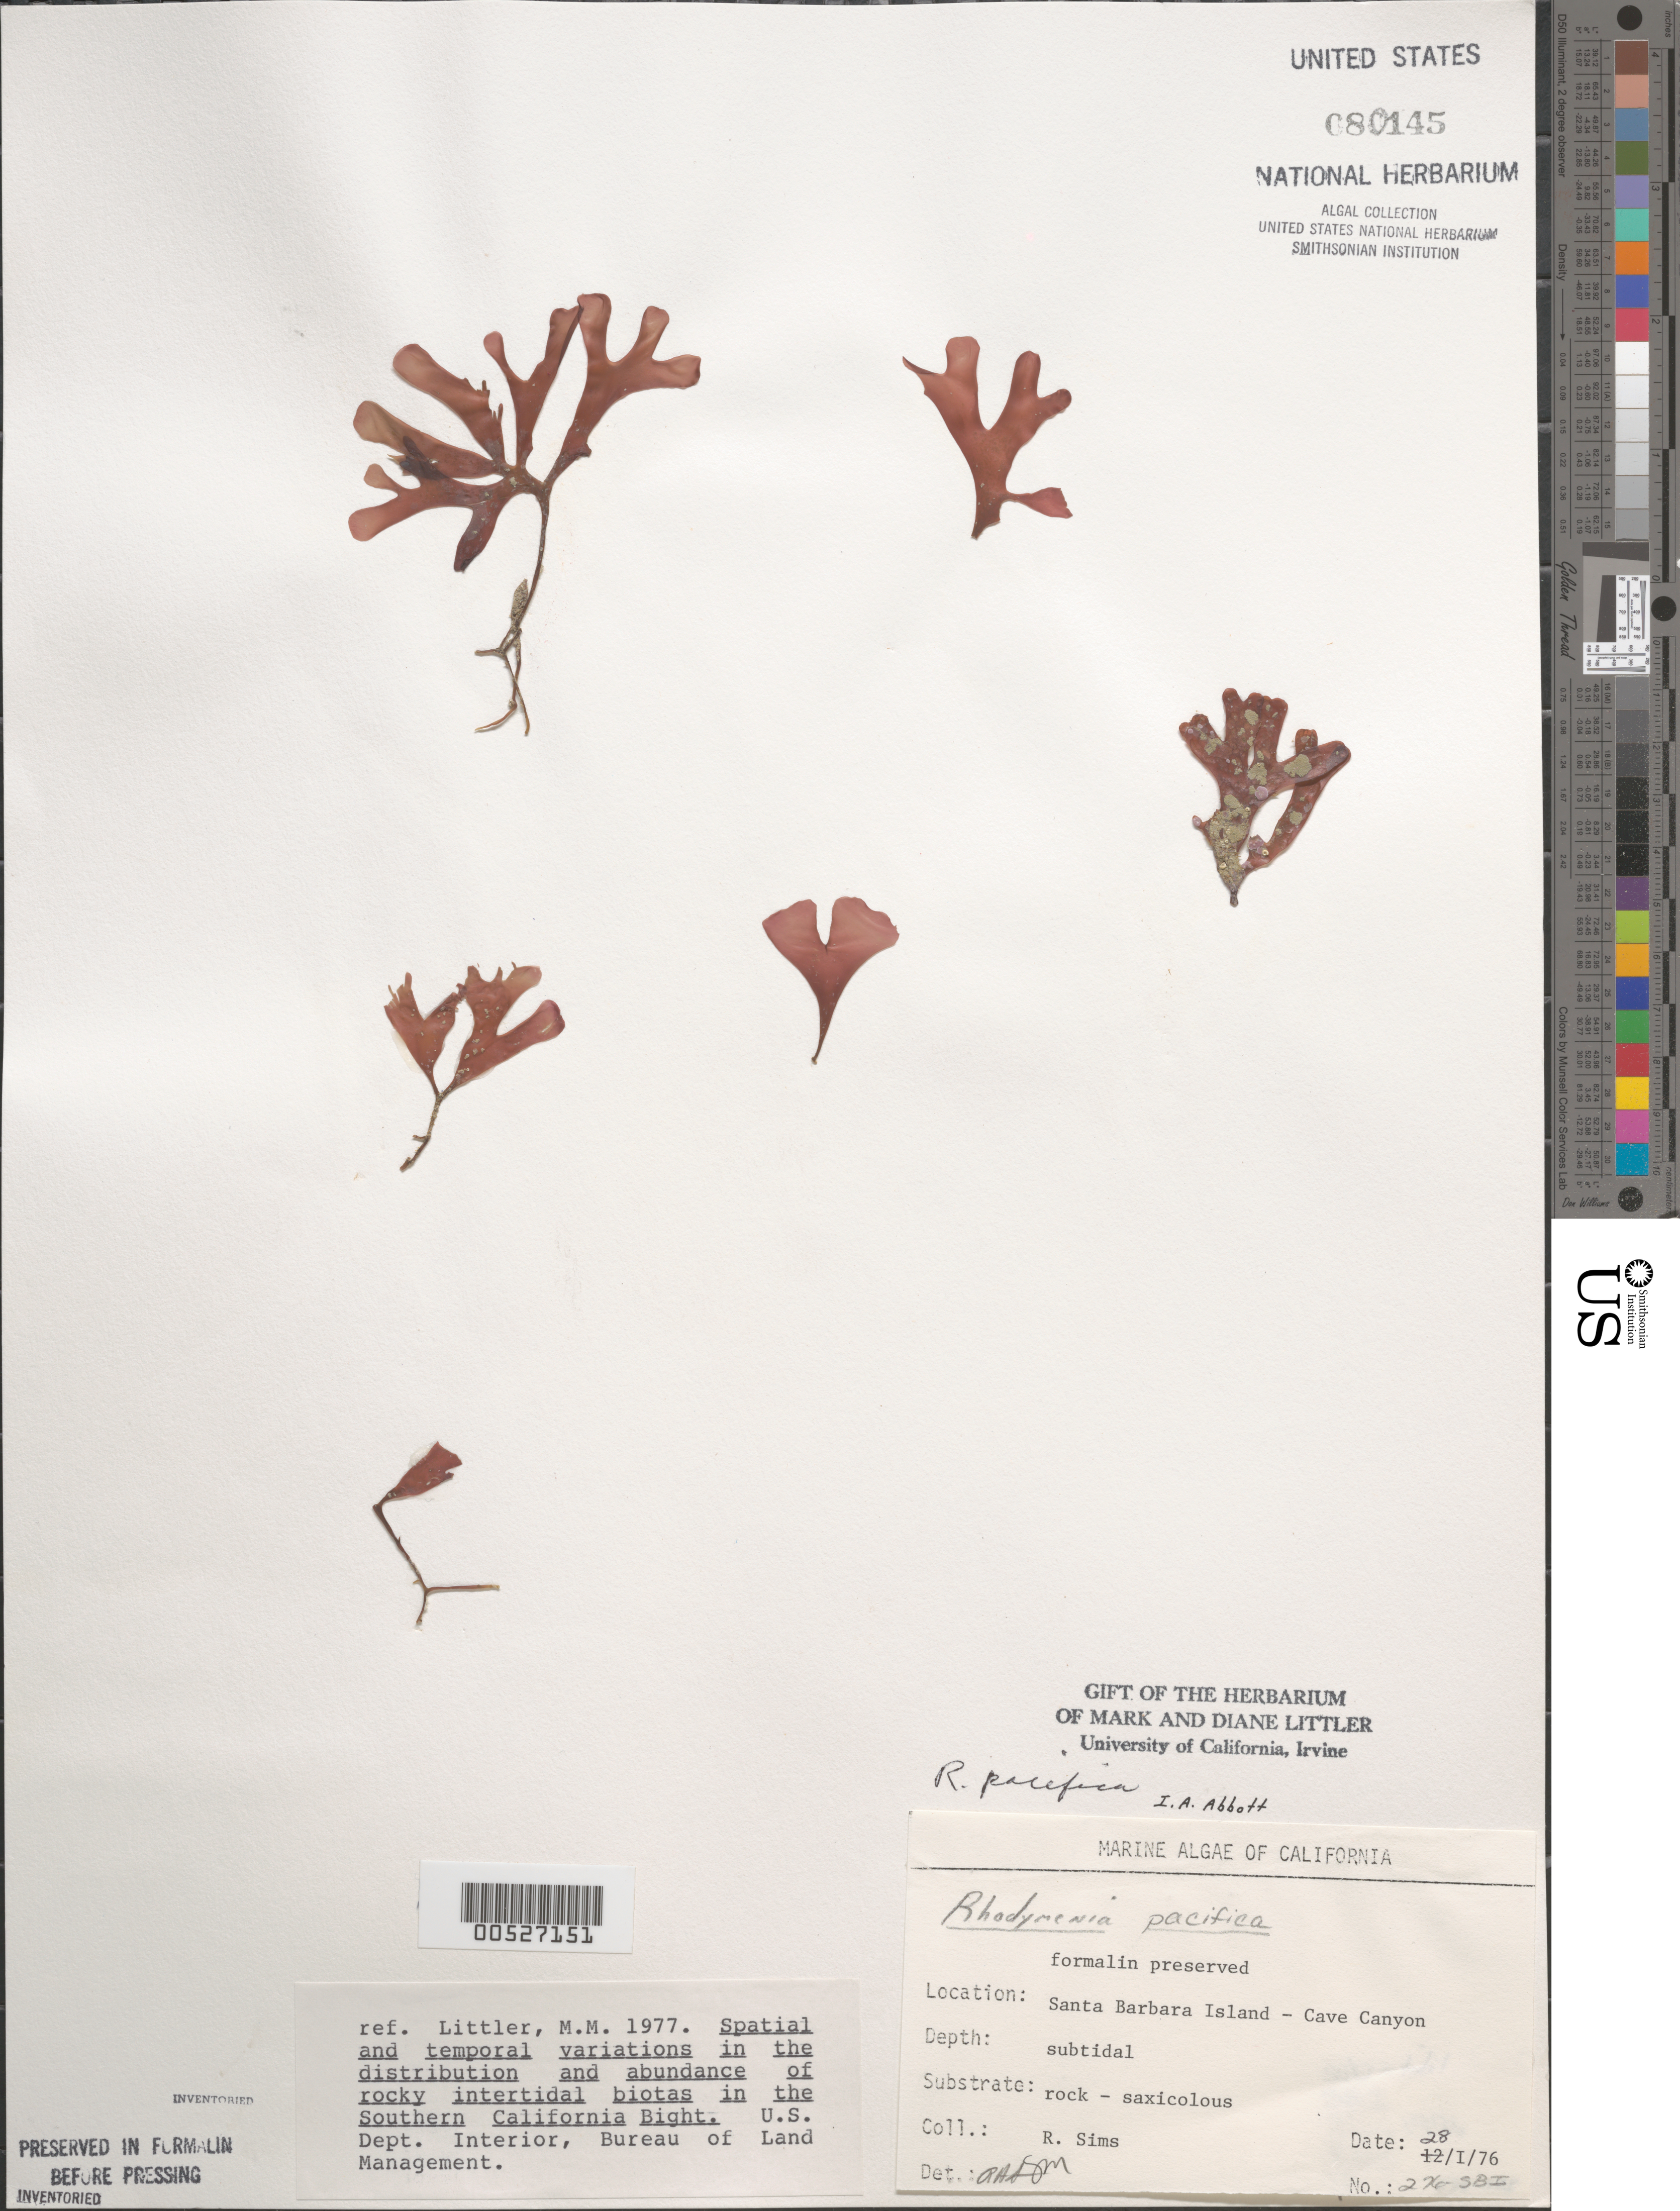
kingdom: Plantae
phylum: Rhodophyta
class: Florideophyceae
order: Rhodymeniales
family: Rhodymeniaceae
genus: Rhodymenia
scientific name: Rhodymenia pacifica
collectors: R. H. Sims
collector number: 2X-SBI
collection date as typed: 14 Jan 76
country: United States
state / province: California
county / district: Santa Barbara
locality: Santa Barbara Island - Cave Canyon.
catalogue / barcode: US 680145